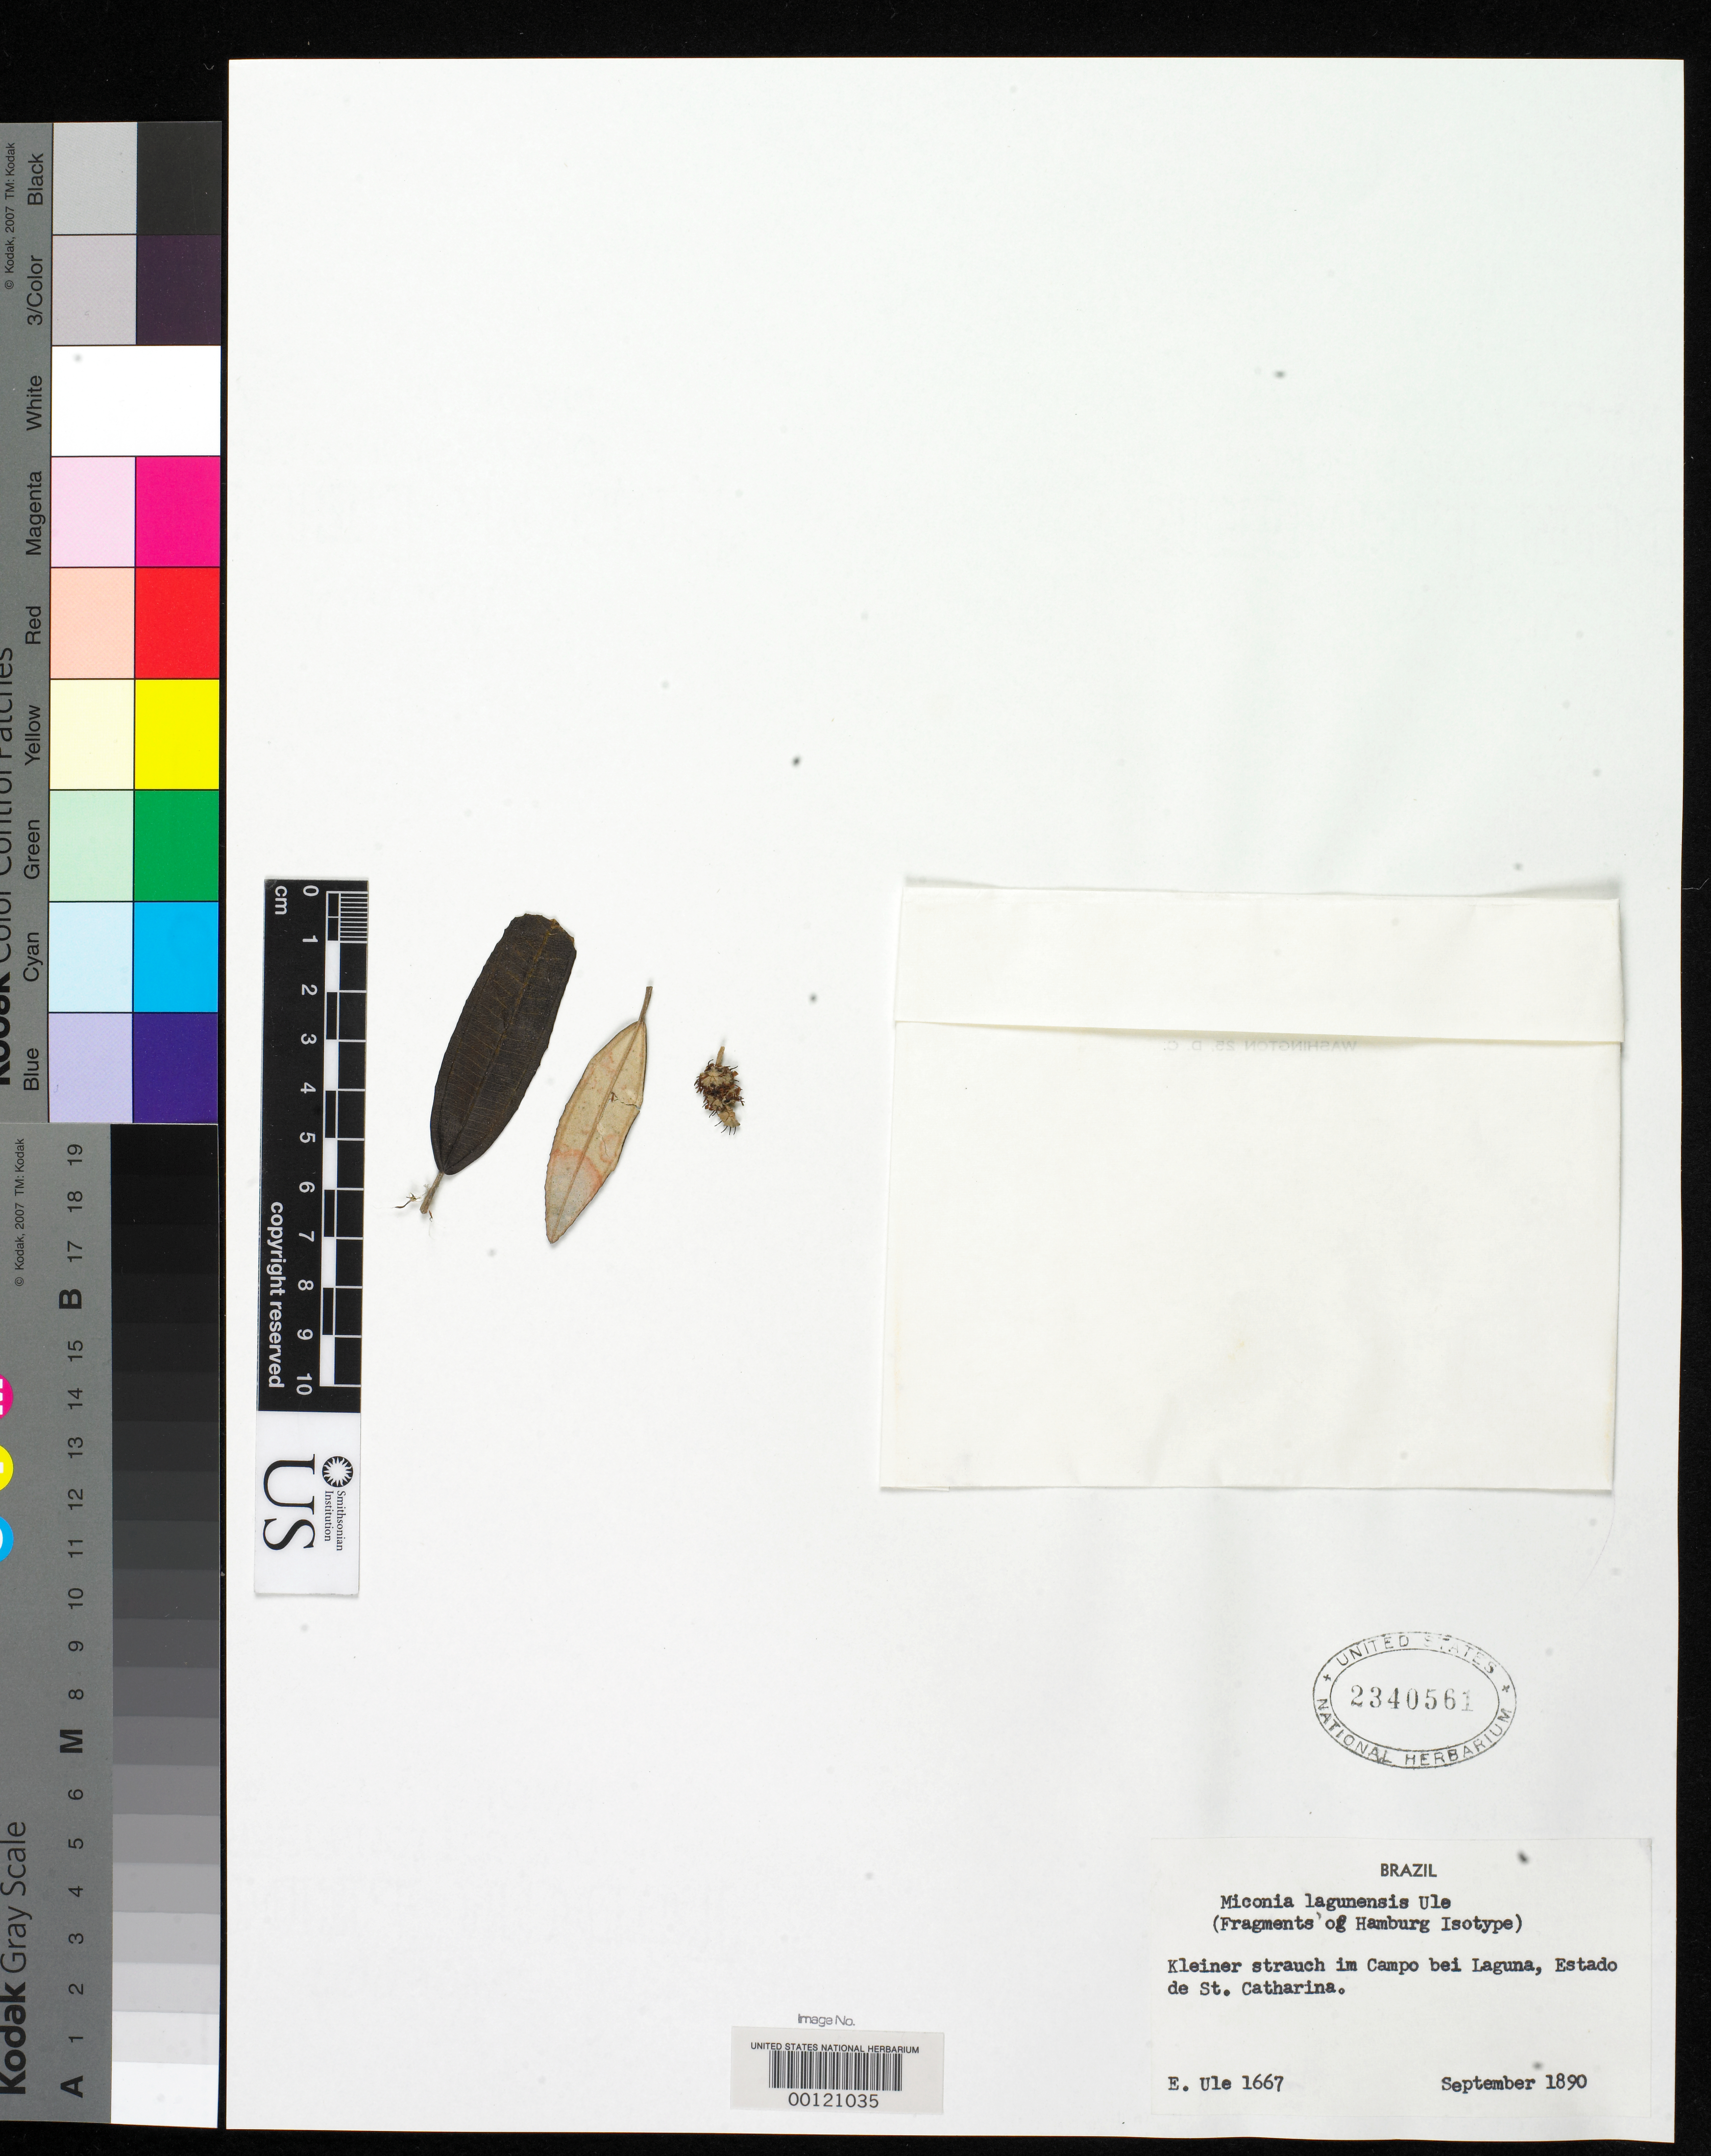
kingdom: Plantae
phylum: Tracheophyta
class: Magnoliopsida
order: Myrtales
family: Melastomataceae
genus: Miconia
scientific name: Miconia lagunensis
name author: Ule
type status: Isotype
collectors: E. H. Ule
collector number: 1667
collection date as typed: Sep 1890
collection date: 1890-09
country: Brazil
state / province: Santa Catarina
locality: Laguna.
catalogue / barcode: US 2340561